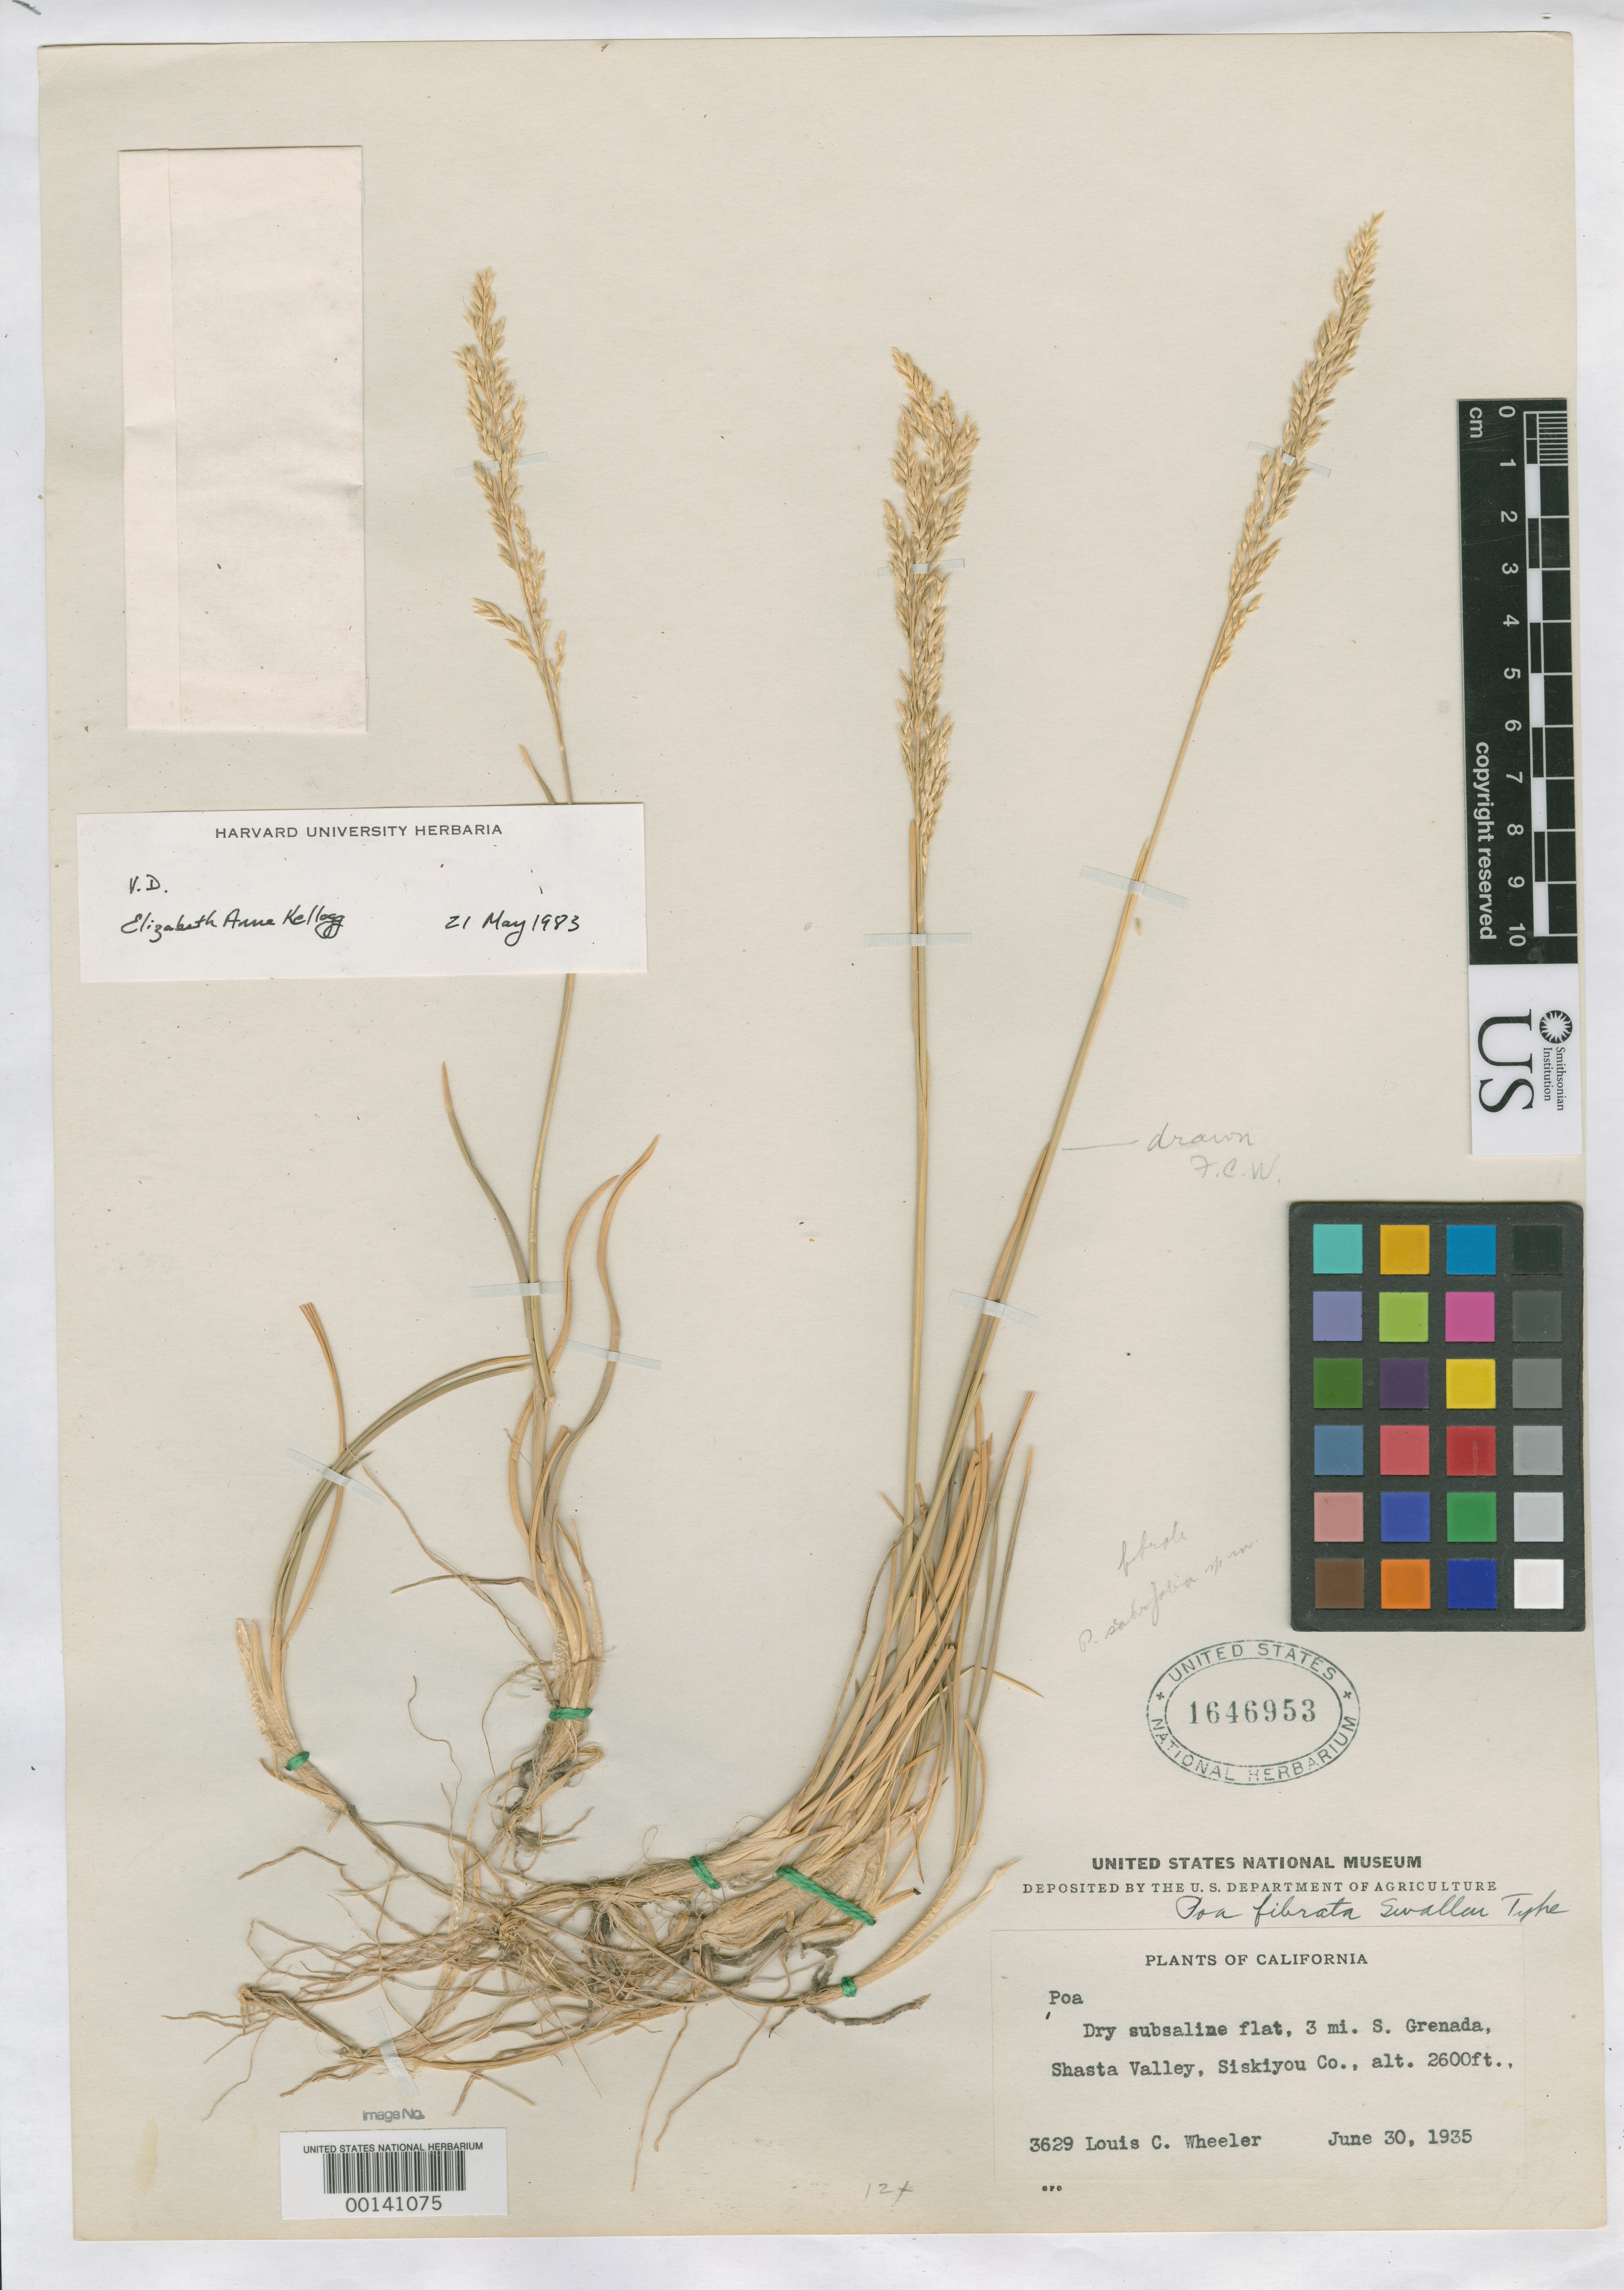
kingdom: Plantae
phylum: Tracheophyta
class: Liliopsida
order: Poales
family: Poaceae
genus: Poa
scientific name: Poa fibrata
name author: Swallen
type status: Holotype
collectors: L. C. Wheeler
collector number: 3629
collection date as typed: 30 Jun 1935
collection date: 1935-06-30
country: United States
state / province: California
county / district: Siskiyou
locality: Shasta Valley.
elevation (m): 792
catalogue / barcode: US 1646953